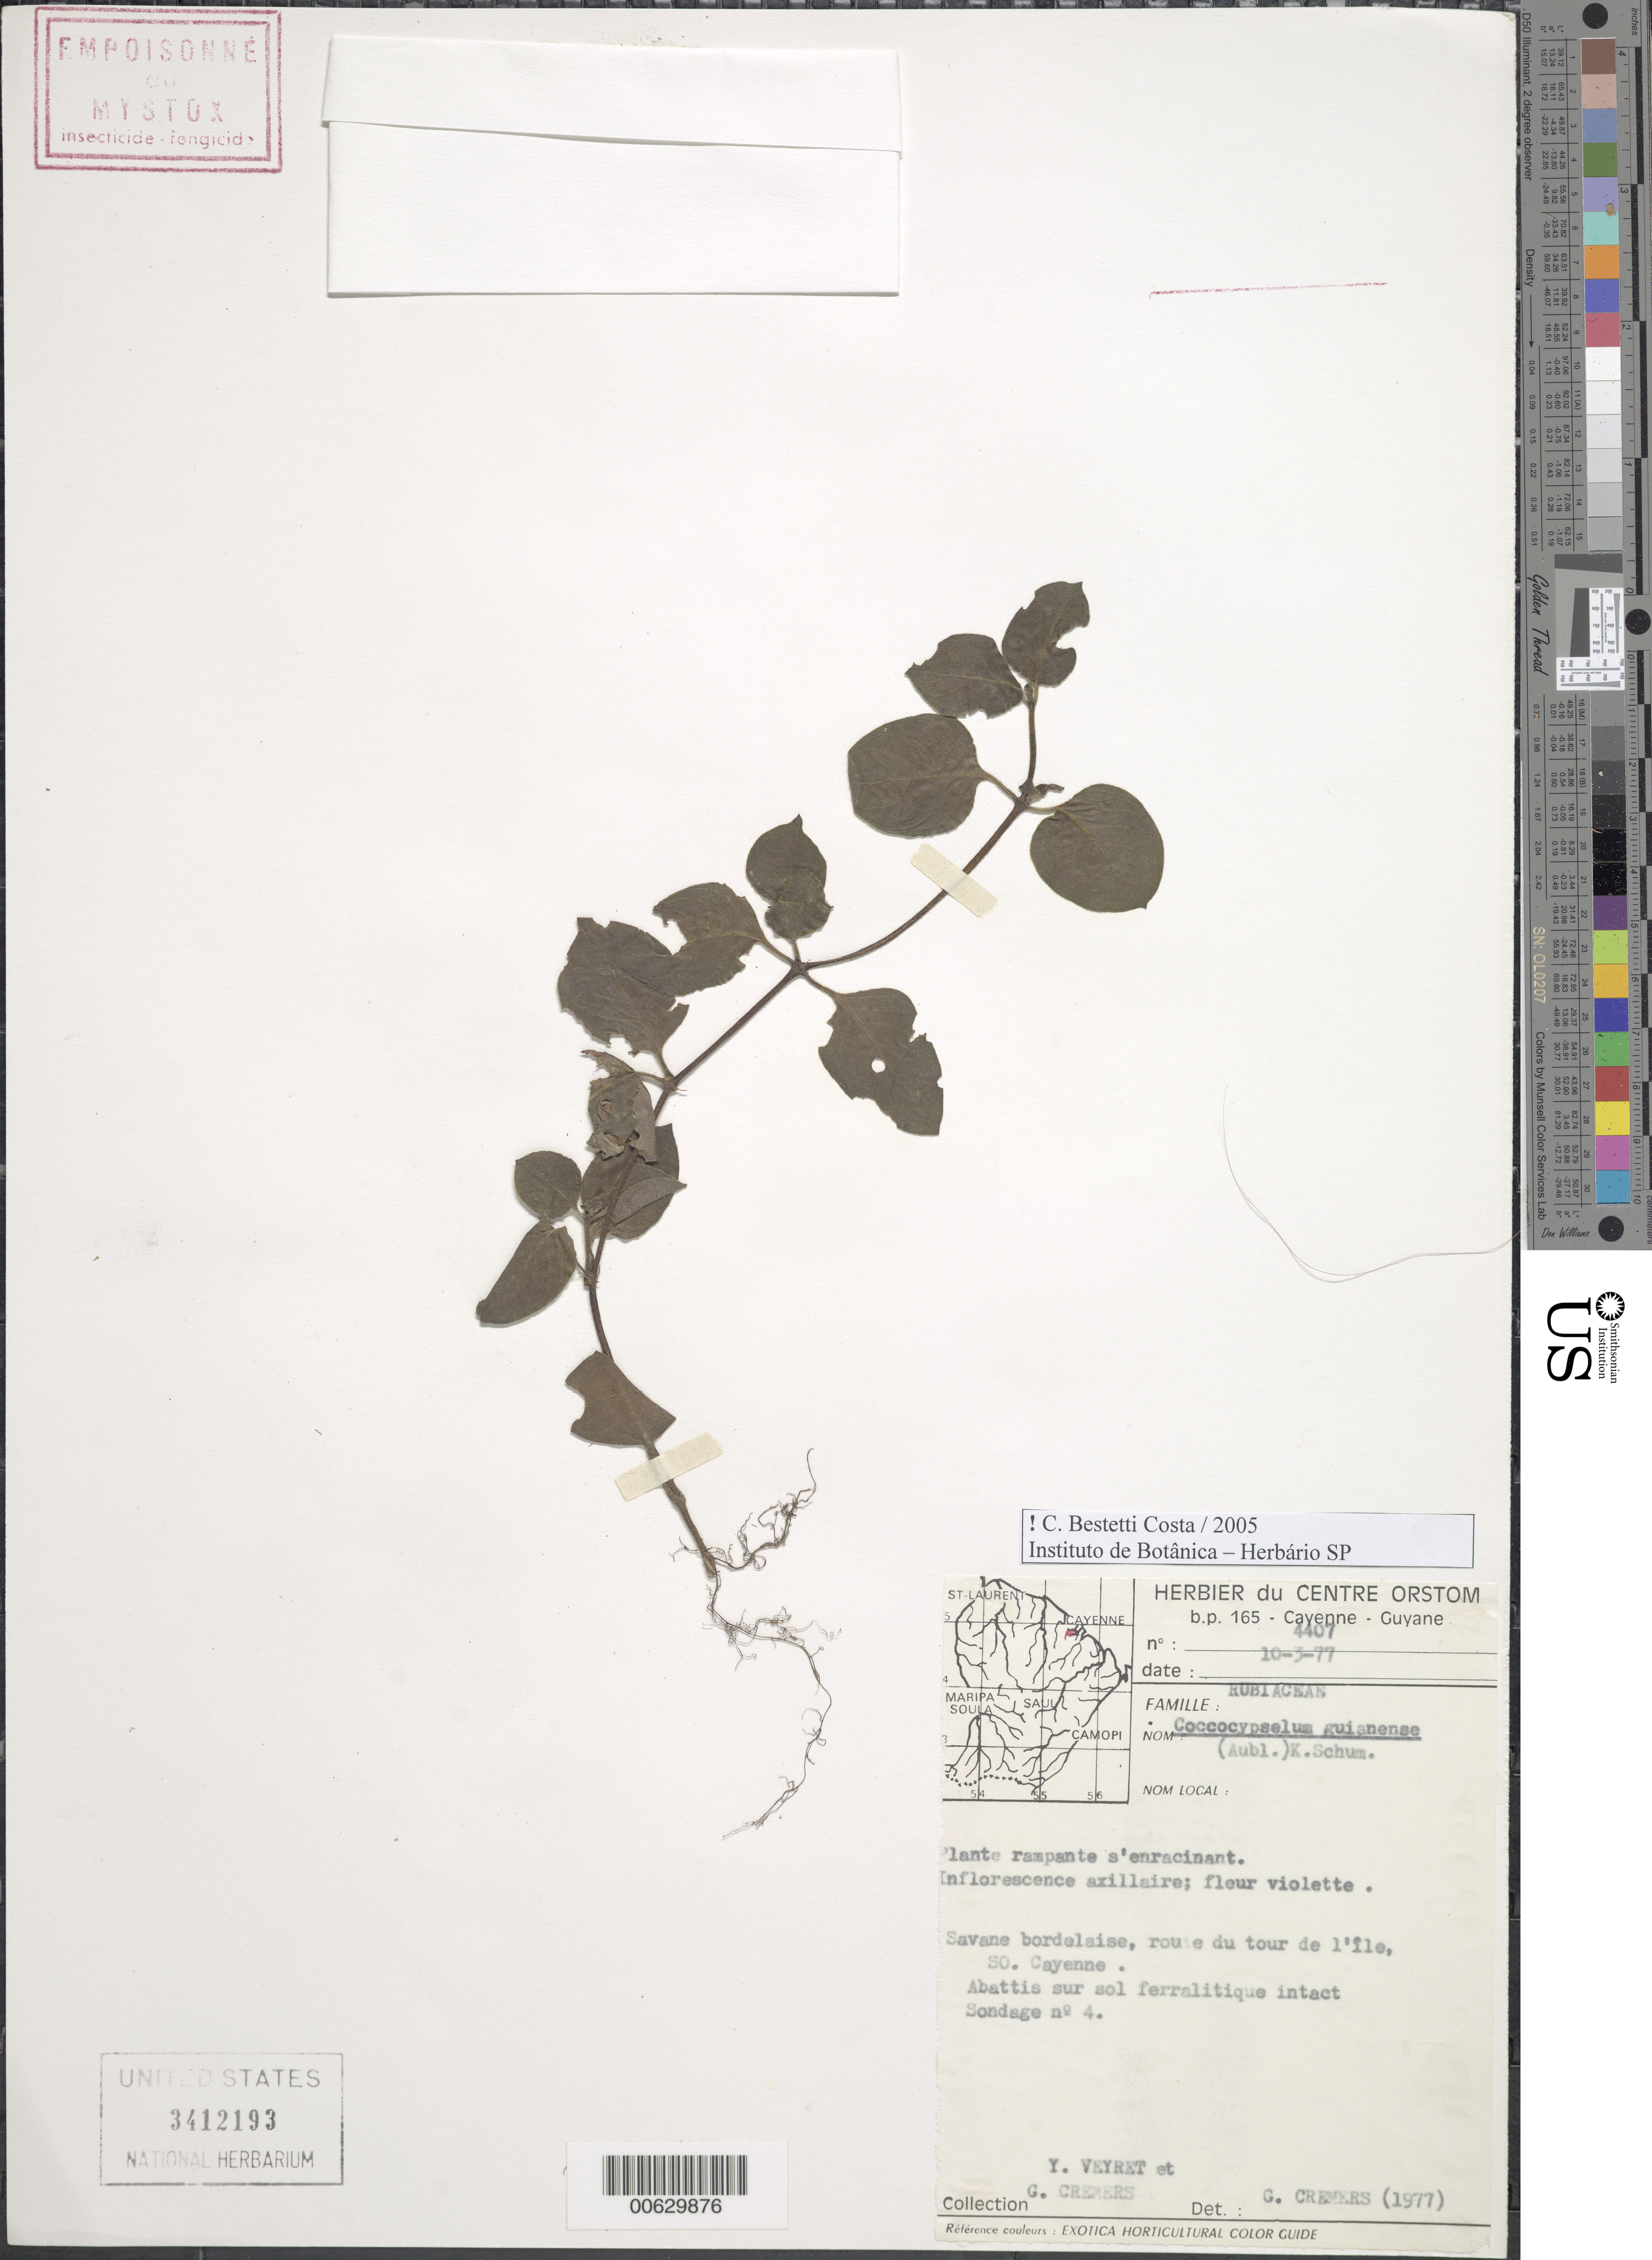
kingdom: Plantae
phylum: Tracheophyta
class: Magnoliopsida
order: Gentianales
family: Rubiaceae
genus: Coccocypselum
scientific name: Coccocypselum guianense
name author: (Aubl.) K. Schum.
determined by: Cremers, Georges A.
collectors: Y. Veyret & G. Cremers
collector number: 4407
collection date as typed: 10-Mar-77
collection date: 1977-03-10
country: French Guiana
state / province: Cayenne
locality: Cayenne, route du tour de l'Ile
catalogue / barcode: US 3412193